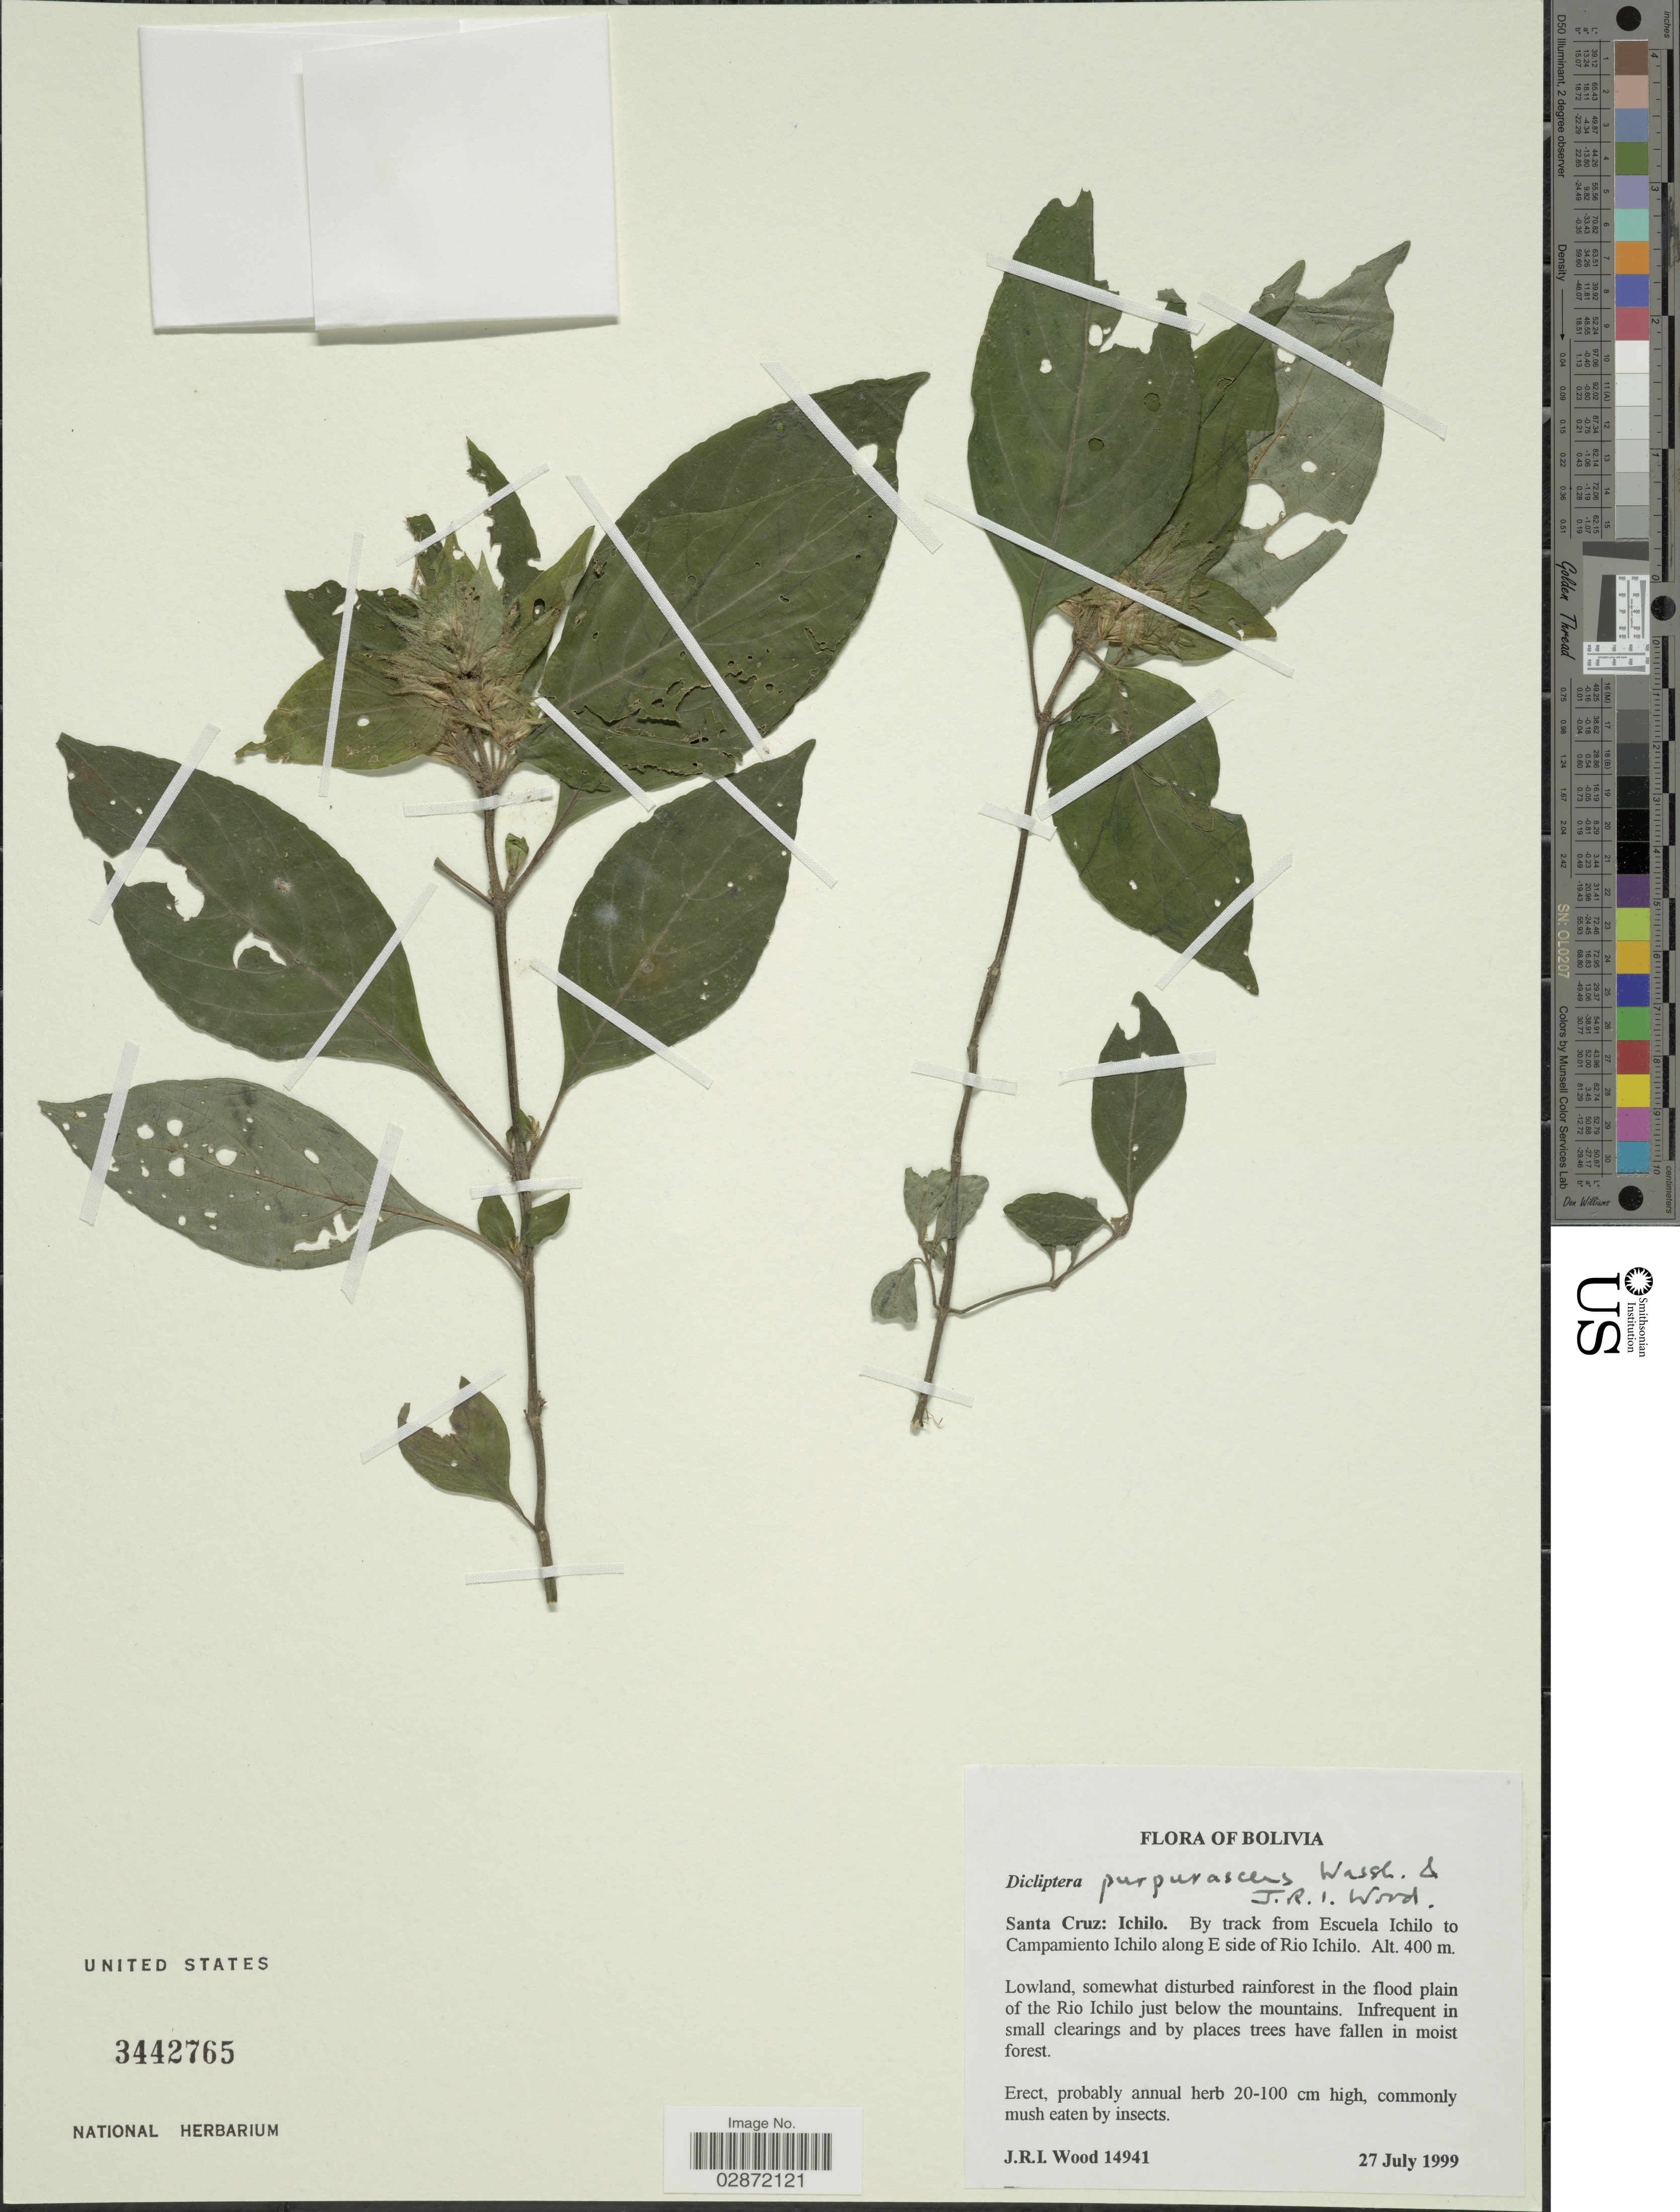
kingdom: Plantae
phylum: Tracheophyta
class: Magnoliopsida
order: Lamiales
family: Acanthaceae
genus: Dicliptera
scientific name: Dicliptera purpurascens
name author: Wassh. & J.R.I. Wood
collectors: J. R. I. Wood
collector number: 14941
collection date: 1999-07-27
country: Bolivia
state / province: Santa Cruz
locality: Ichilo. By track from Escuela Ichilo to Campamiento Ichilo along E side of Rio Ichilo. Lowland, somewhat disturbed rainforest in the flood plain of the Rio Ichilo just below the mountains.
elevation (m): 400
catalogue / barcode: US 3442765